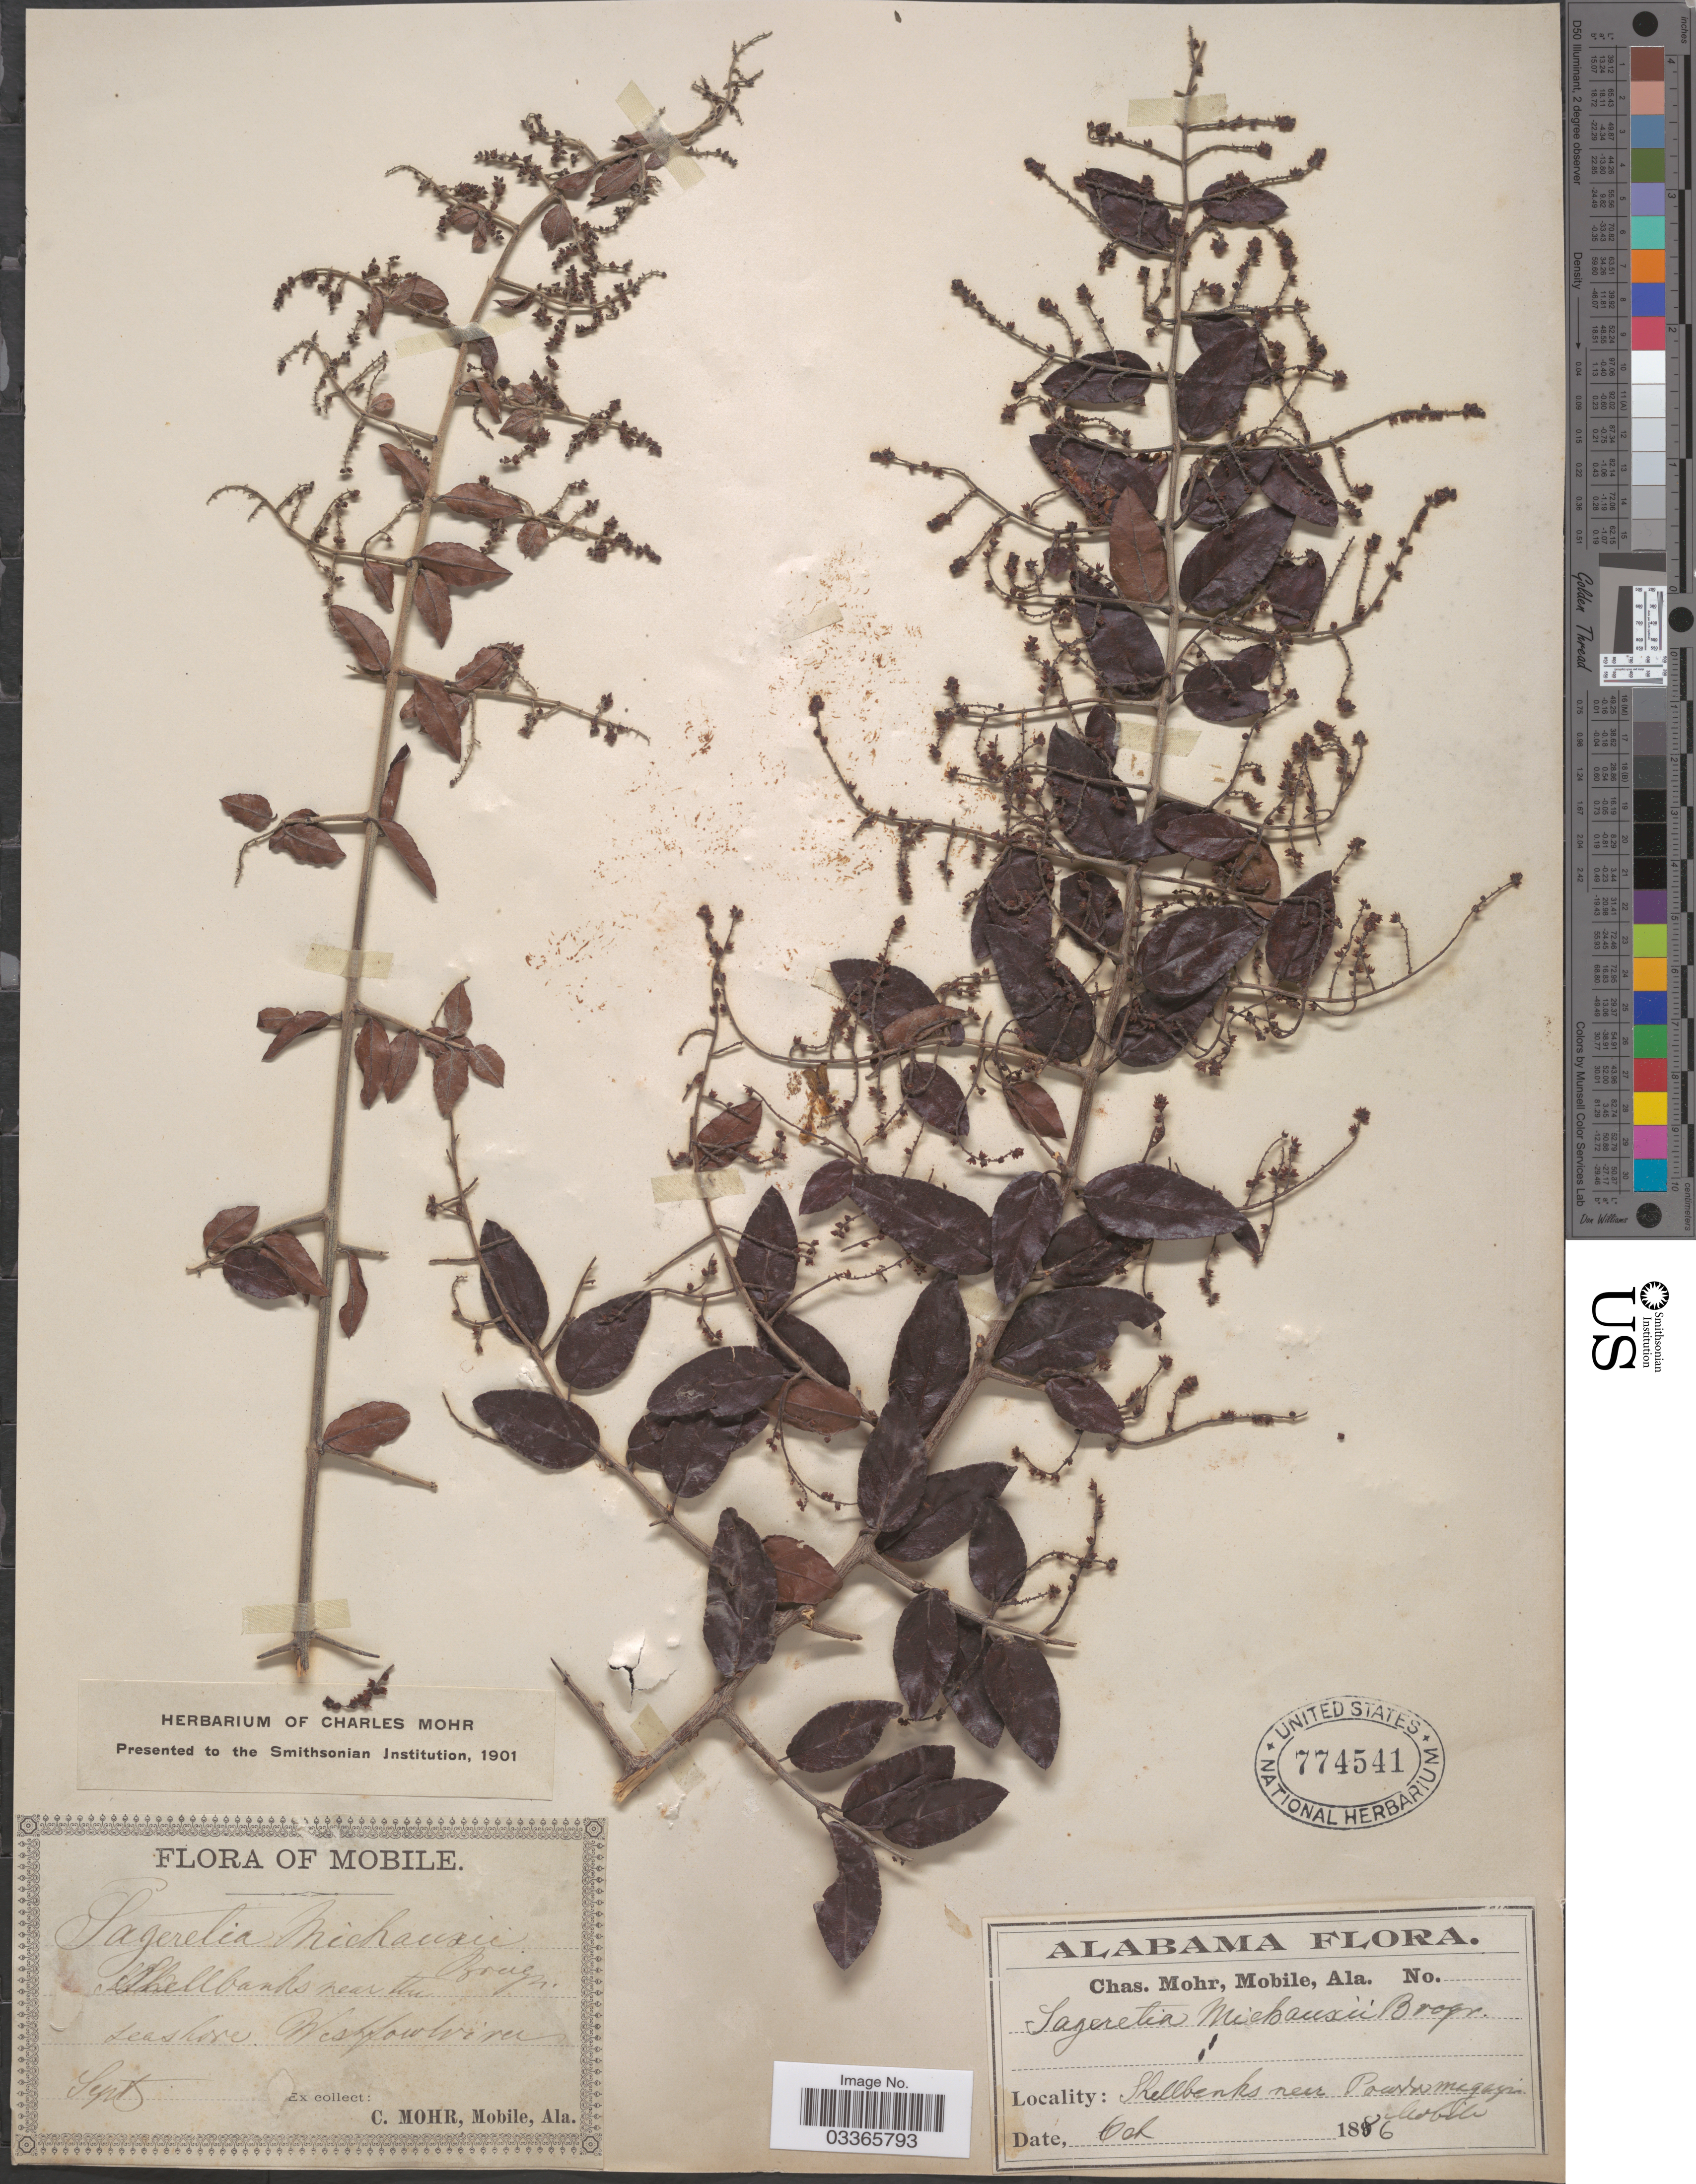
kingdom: Plantae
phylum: Tracheophyta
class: Magnoliopsida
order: Rosales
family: Rhamnaceae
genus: Sageretia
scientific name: Sageretia minutiflora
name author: (Michx.) Trel.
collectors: Mohr, C. T. (herbarium)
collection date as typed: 1886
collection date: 1886-09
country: United States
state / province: Alabama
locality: Mobile. Shellbanks near Powder magazine Mobile. Seashore Westfowlriver.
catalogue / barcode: US 774541